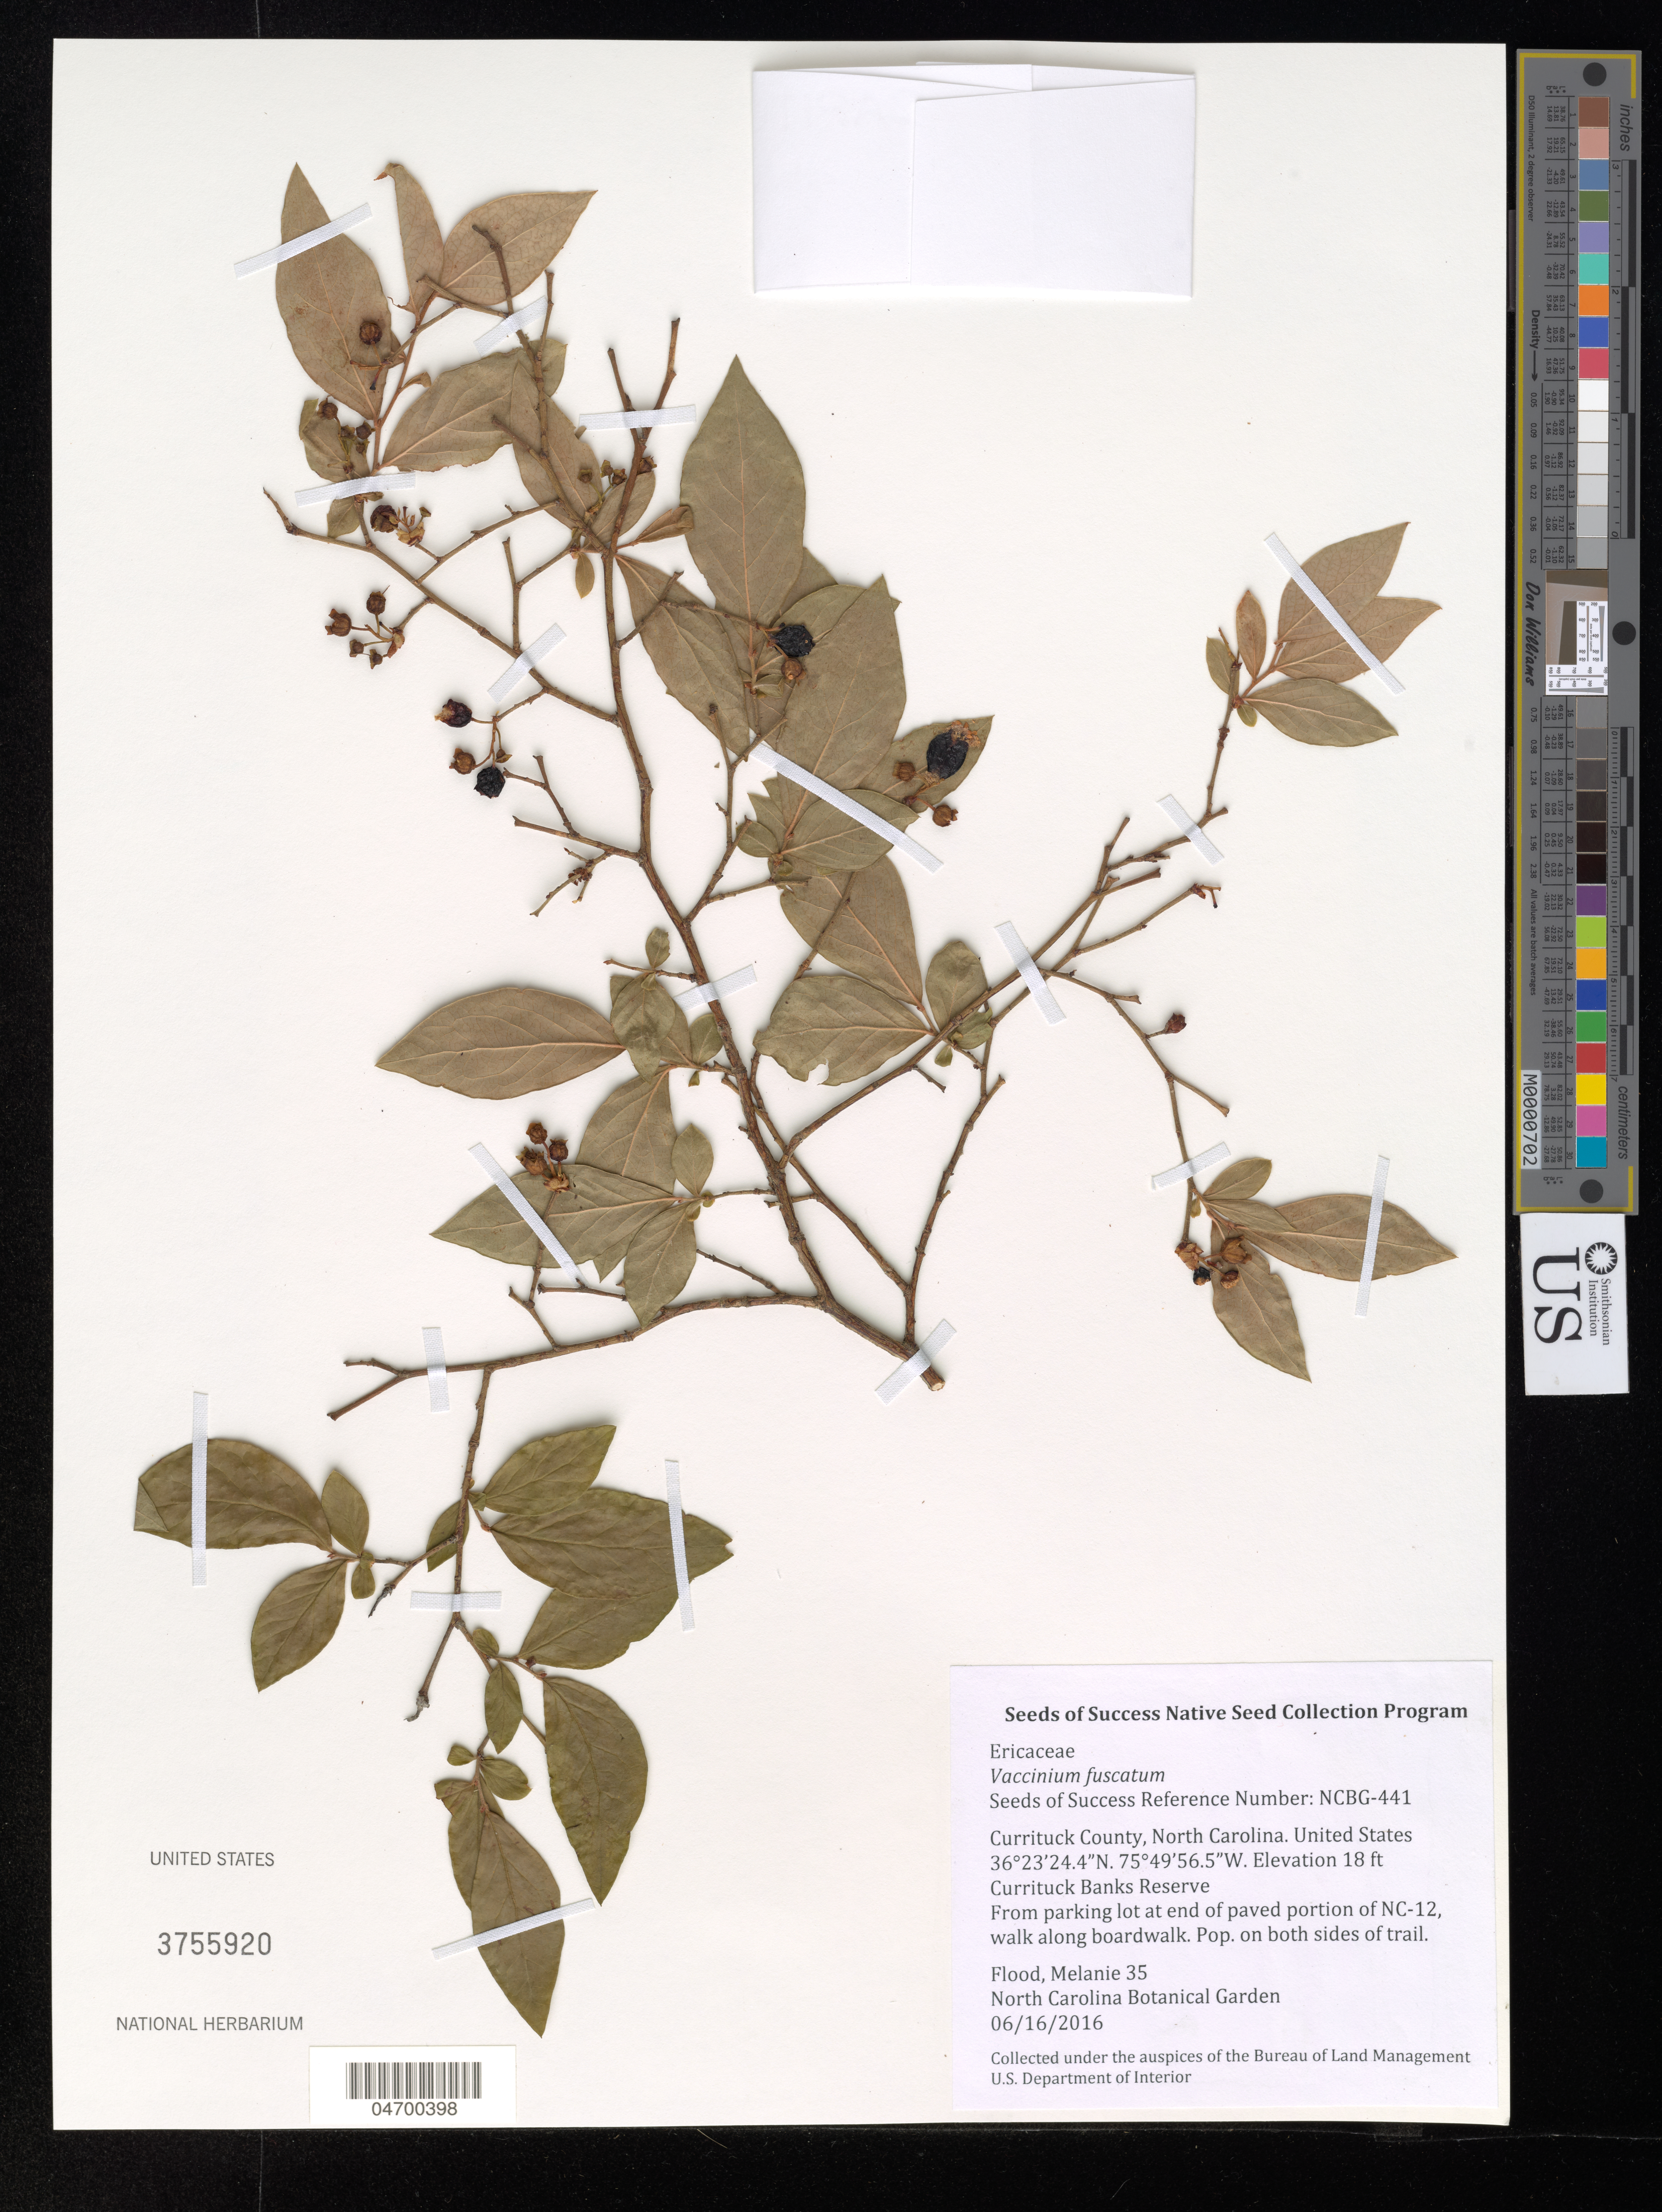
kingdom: Plantae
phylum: Tracheophyta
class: Magnoliopsida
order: Ericales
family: Ericaceae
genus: Vaccinium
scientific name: Vaccinium fuscatum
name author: Aiton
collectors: M. Flood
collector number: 35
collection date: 2016-06-16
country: United States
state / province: North Carolina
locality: Currituck County. Currituck Banks Reserve. From parking lot at end of paved portion of NC-12, walk along boardwalk. Pop. on both sides of trail.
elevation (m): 5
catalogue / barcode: US 3755920